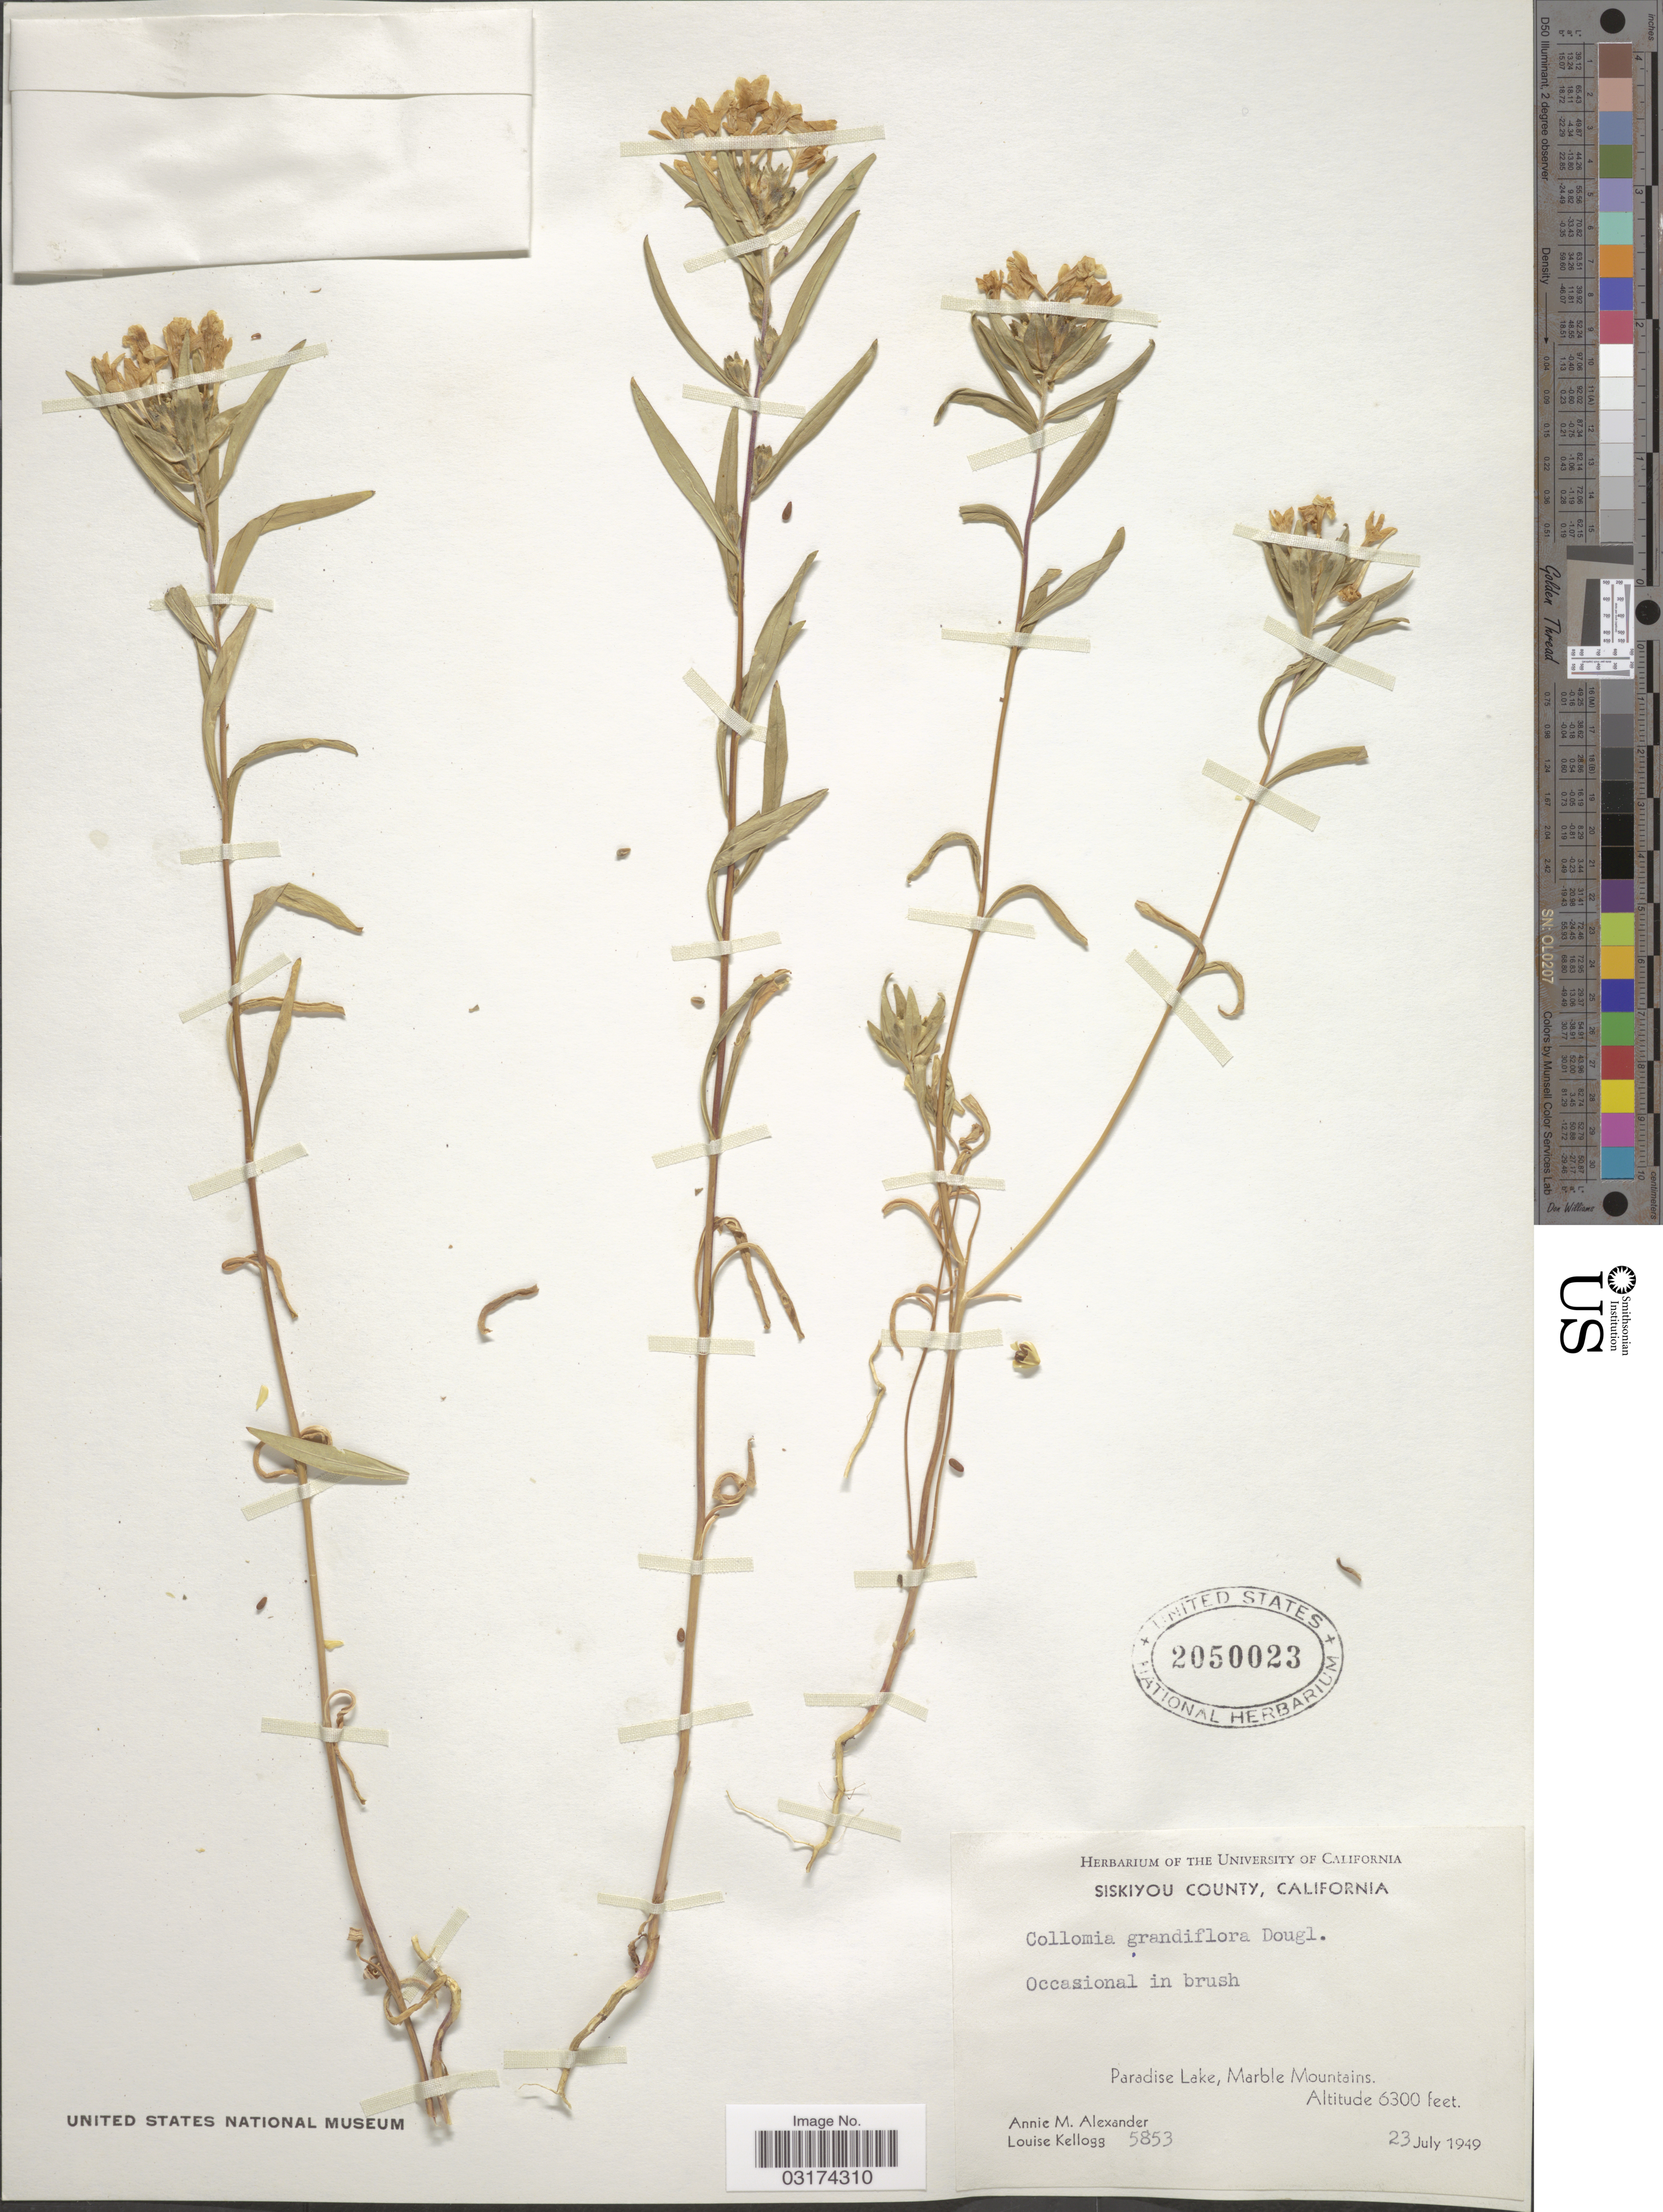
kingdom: Plantae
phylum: Tracheophyta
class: Magnoliopsida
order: Ericales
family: Polemoniaceae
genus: Collomia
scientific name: Collomia grandiflora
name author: Douglas ex Lindl.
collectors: A. M. Alexander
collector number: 5853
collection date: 1949-07-23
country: United States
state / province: California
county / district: Siskiyou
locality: Siskiyou County. Paradise Lake, Marble Mountains.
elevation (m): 1920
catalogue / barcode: US 2050023